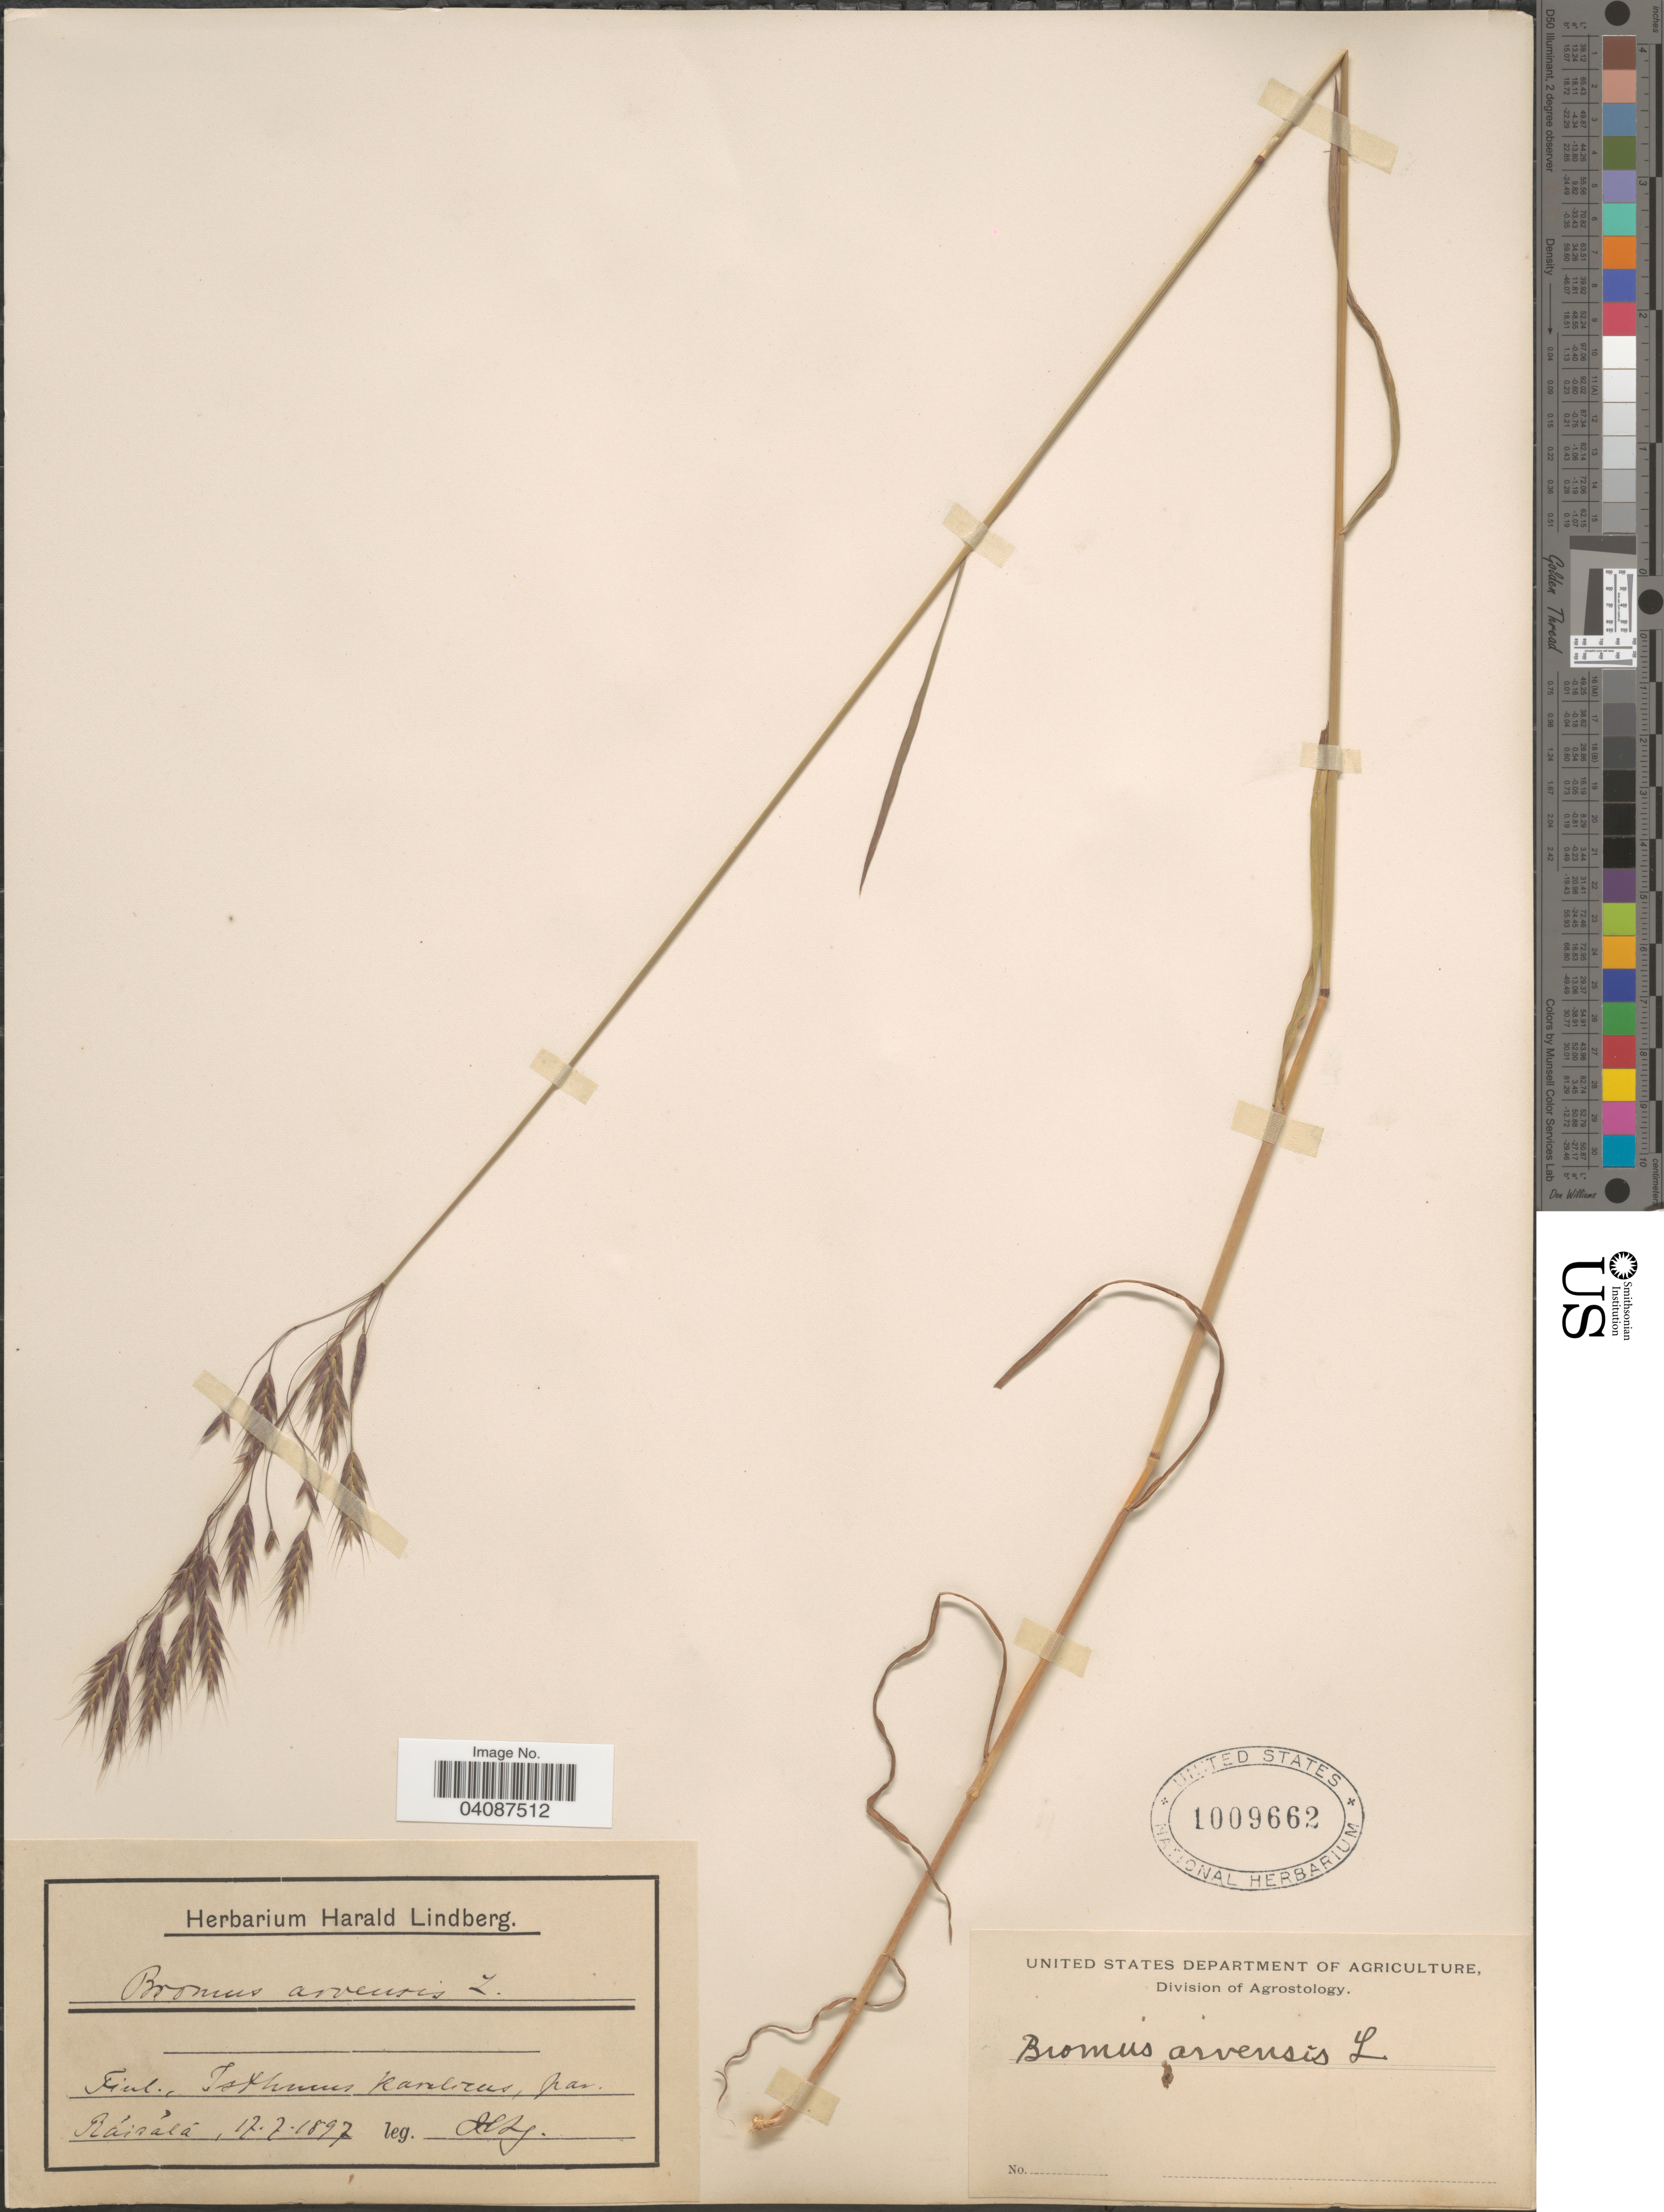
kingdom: Plantae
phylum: Tracheophyta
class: Liliopsida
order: Poales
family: Poaceae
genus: Bromus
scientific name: Bromus arvensis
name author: L.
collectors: H. Lindberg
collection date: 1897-07-17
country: Finland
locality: Finl., Isthmus Karelicus, par. Räisälä.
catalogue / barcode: US 1009662